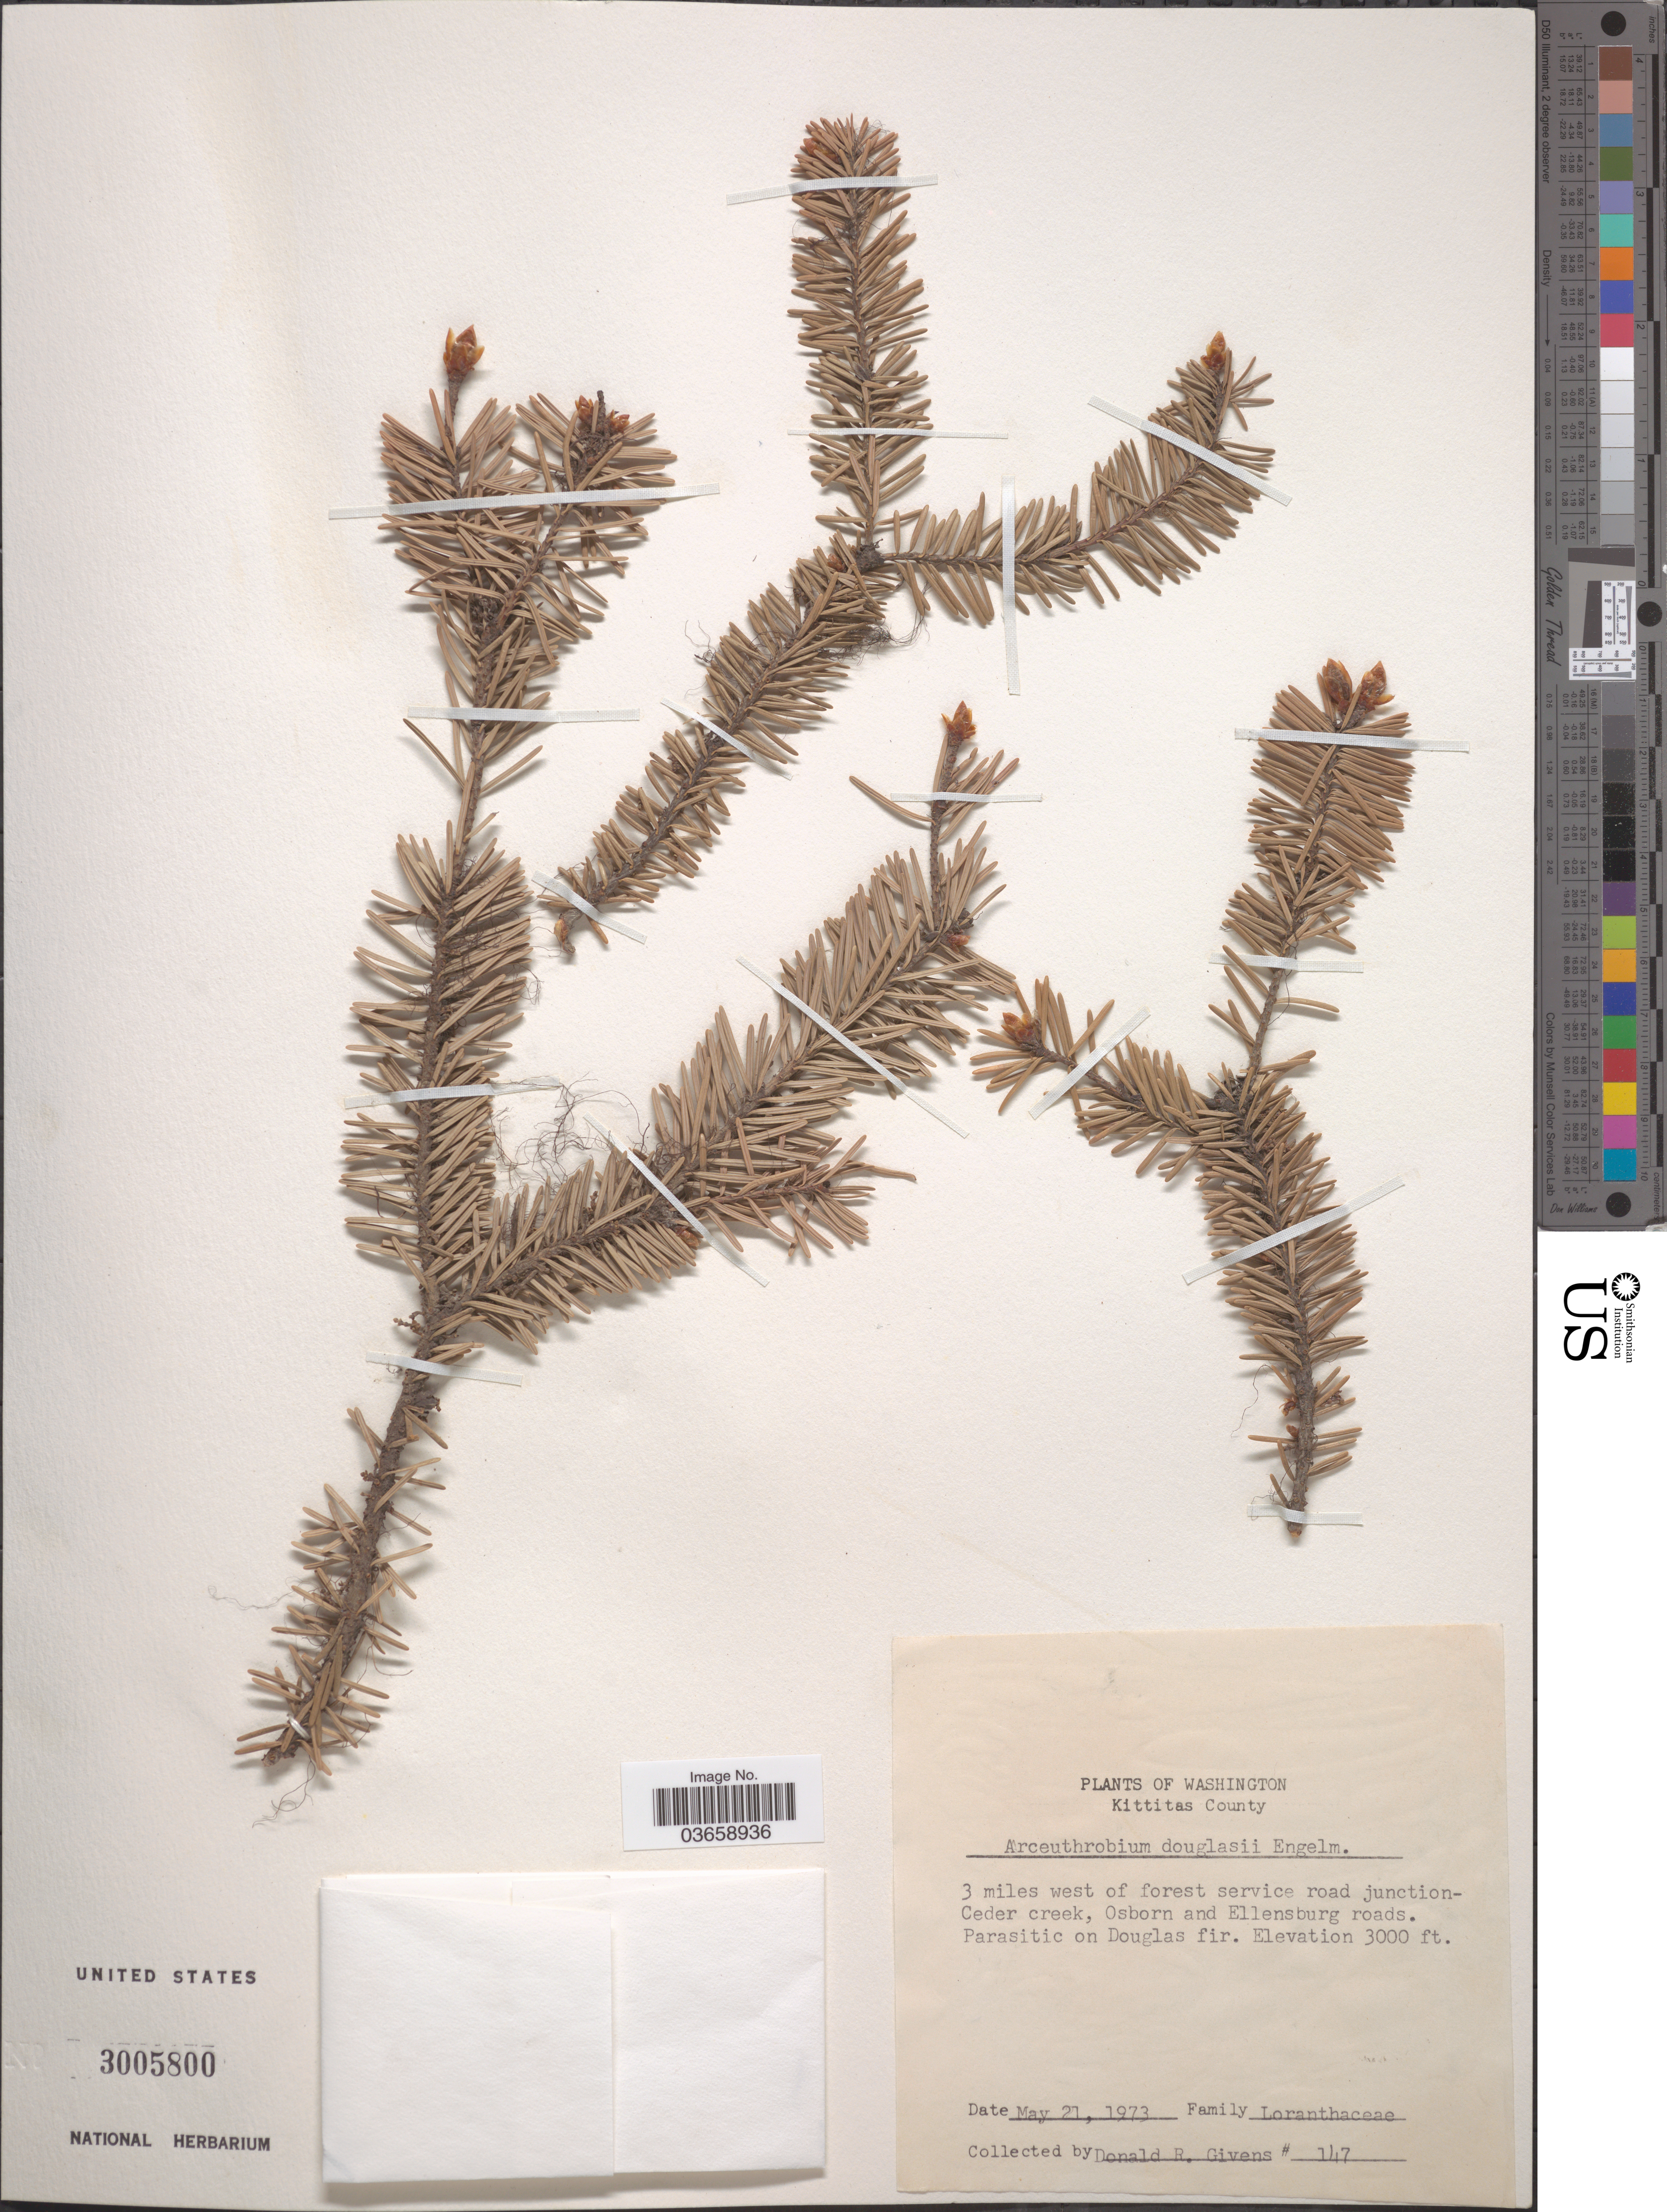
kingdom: Plantae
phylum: Tracheophyta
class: Magnoliopsida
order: Santalales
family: Viscaceae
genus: Arceuthobium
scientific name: Arceuthobium douglasii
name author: Engelm. in G.M. Wheeler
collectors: D. Givens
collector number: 147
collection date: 1973-05-21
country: United States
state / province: Washington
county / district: Kittitas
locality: Kittitas County. 3 miles west of forest service road junction-Ceder creek, Osborn and Ellensburg roads.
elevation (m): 914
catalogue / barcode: US 3005800